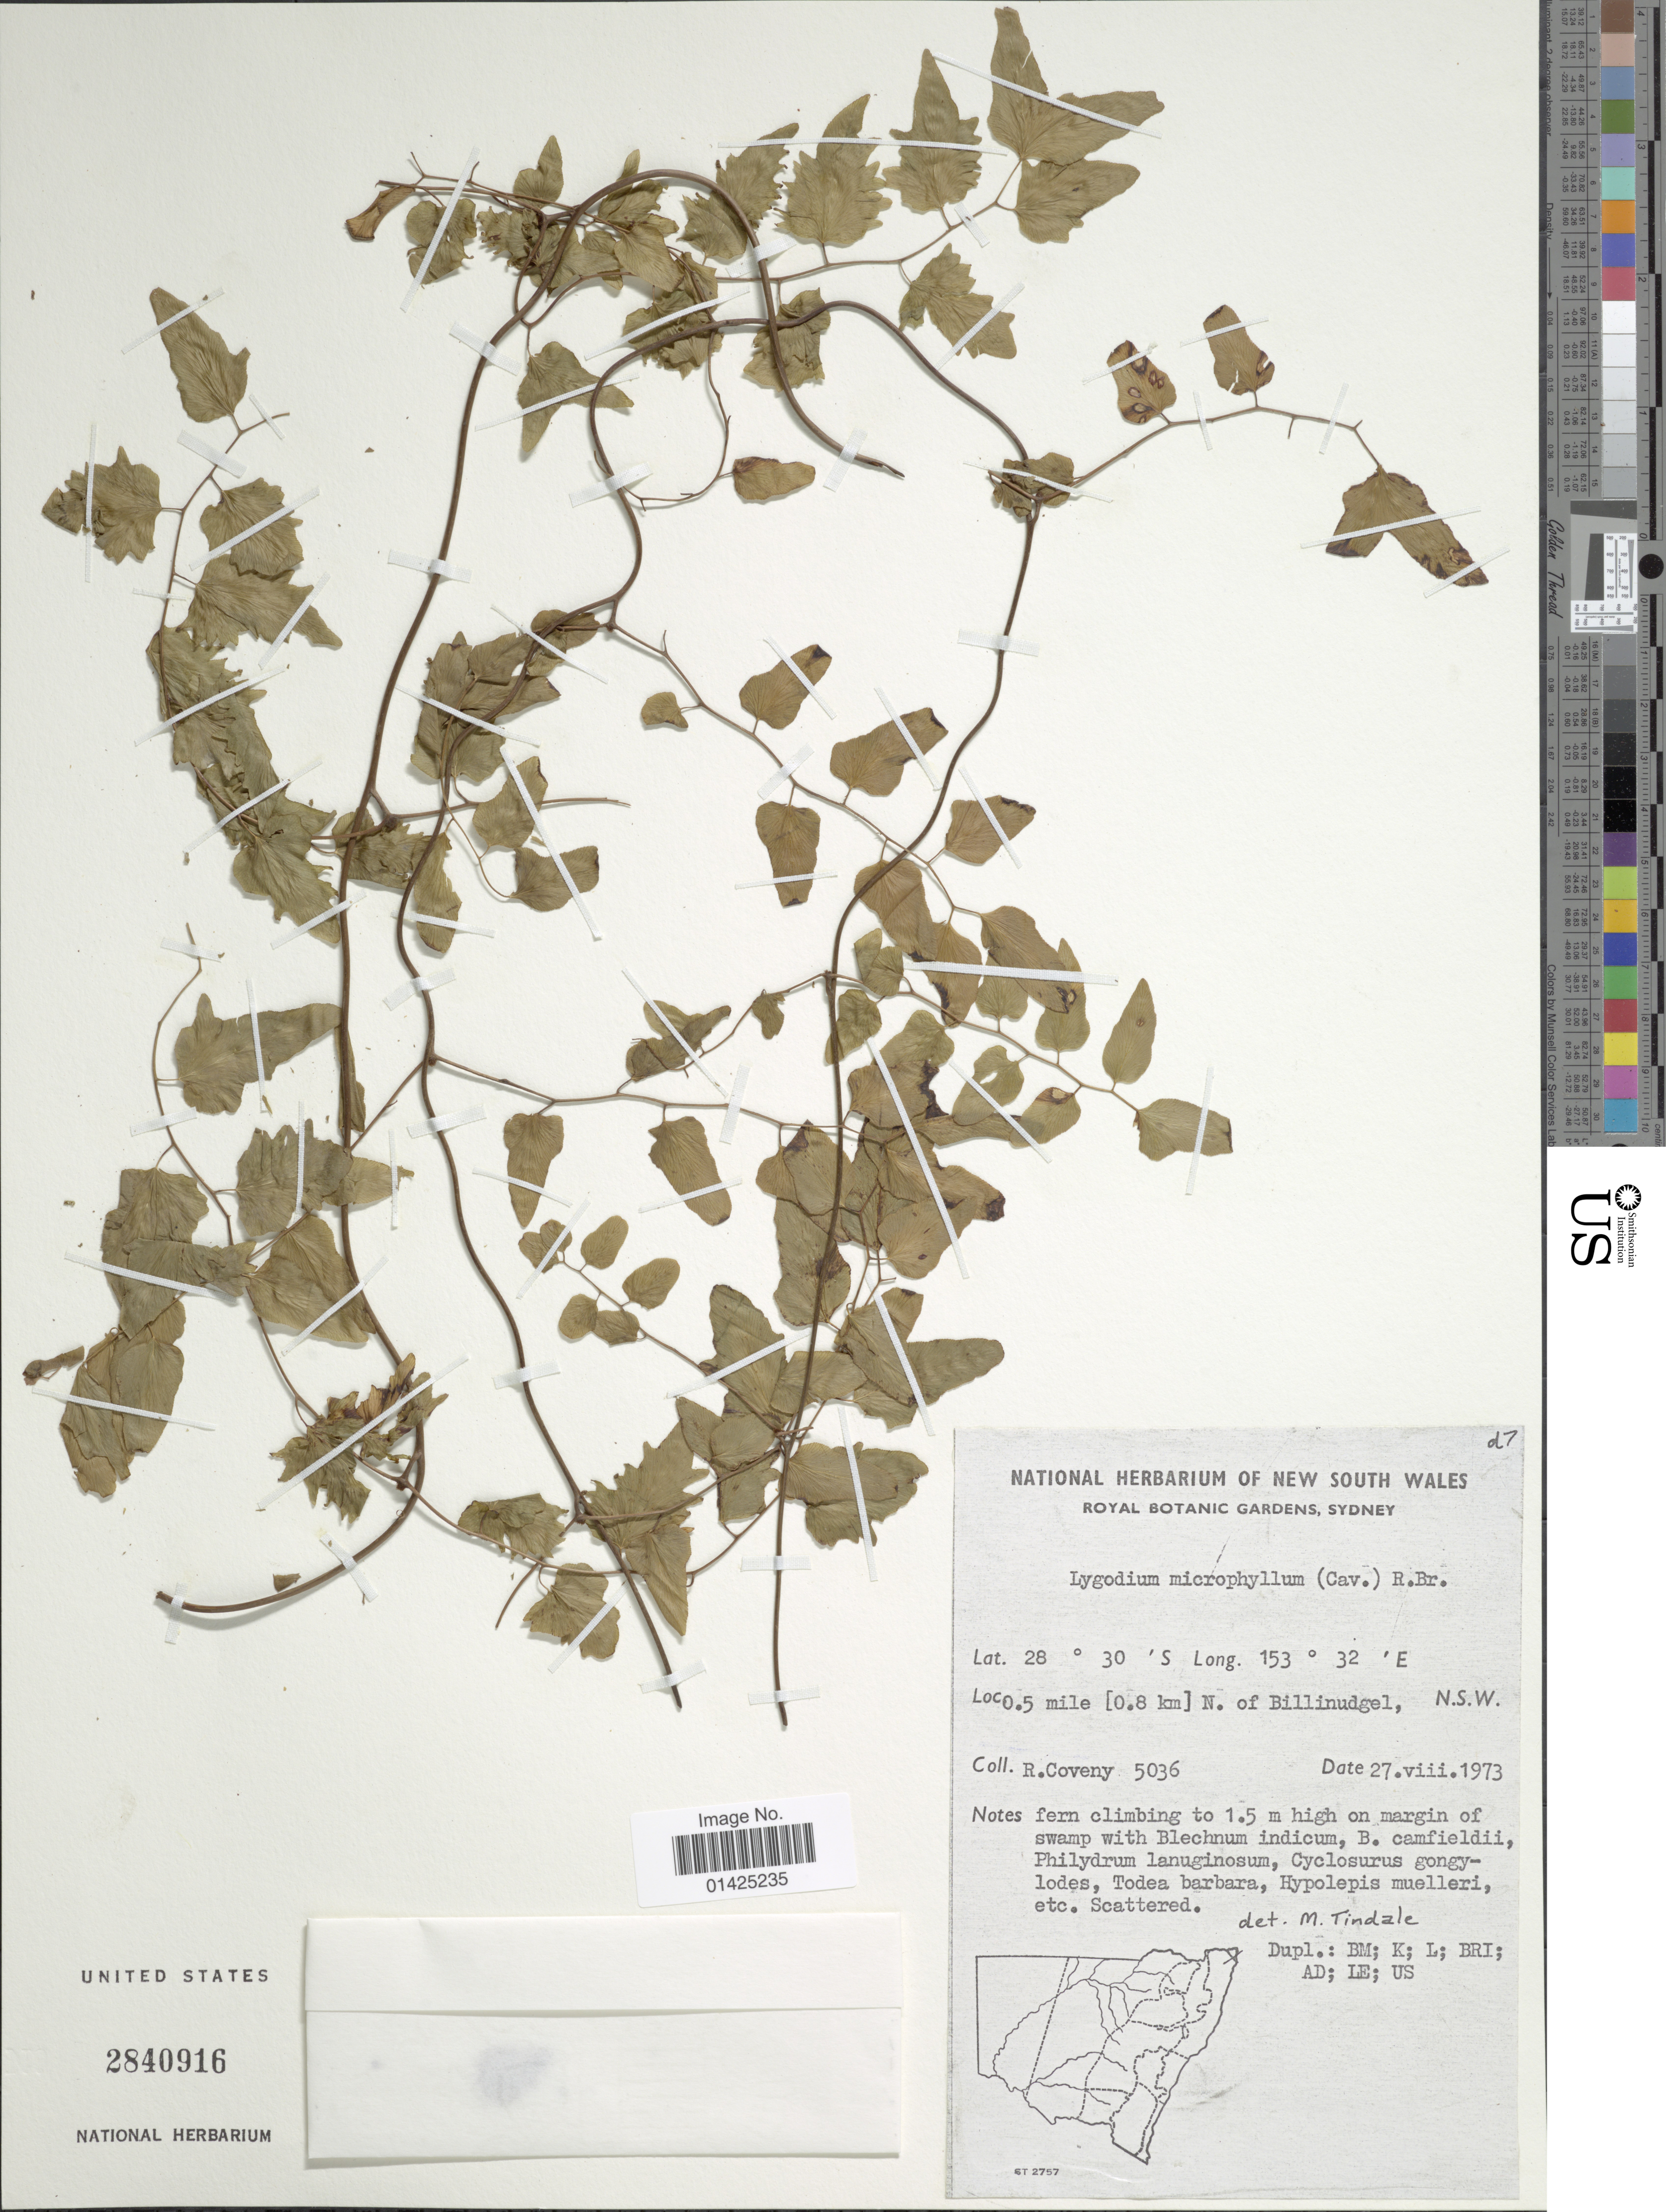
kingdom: Plantae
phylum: Tracheophyta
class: Polypodiopsida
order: Schizaeales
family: Lygodiaceae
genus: Lygodium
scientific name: Lygodium microphyllum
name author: (Cav.) R. Br.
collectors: R. Coveny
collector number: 5036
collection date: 1973-08-27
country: Australia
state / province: New South Wales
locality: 5 mile (0.8km) N. of Billinudgel, N.S.W.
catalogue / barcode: US 2840916